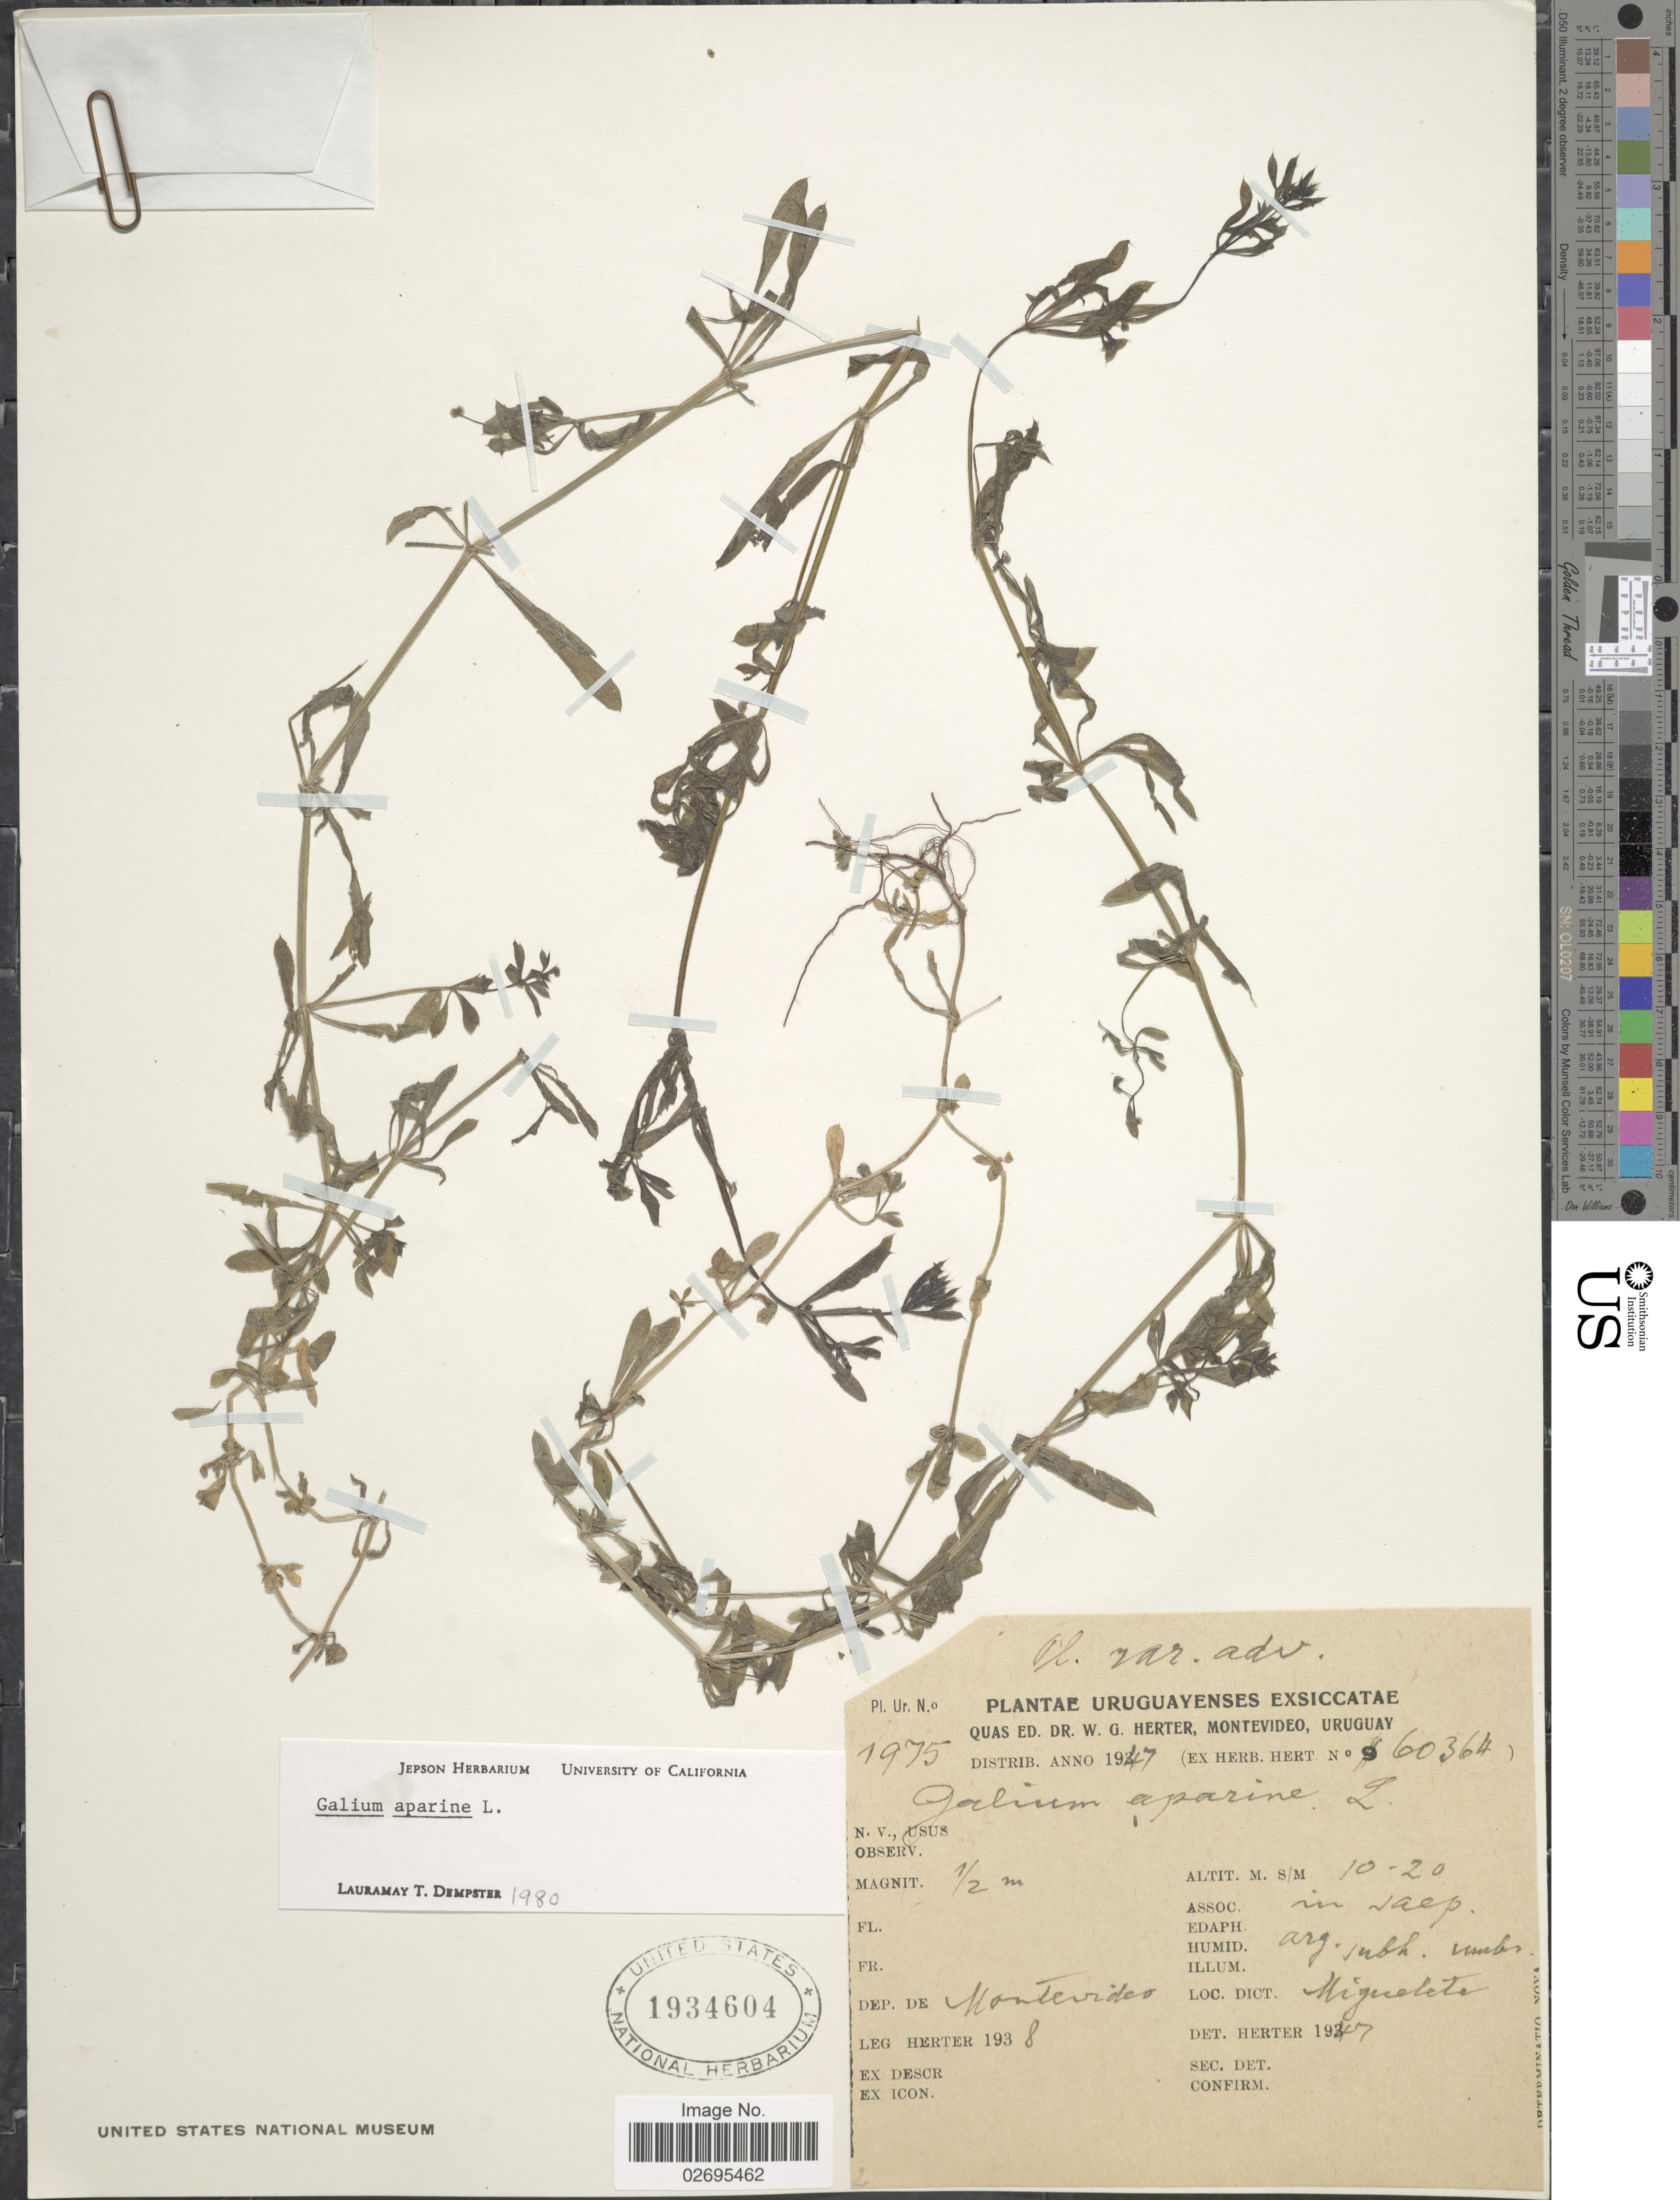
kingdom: Plantae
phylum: Tracheophyta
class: Magnoliopsida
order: Gentianales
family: Rubiaceae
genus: Galium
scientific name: Galium aparine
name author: L.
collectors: W. G. Herter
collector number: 1975/60364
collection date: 1938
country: Uruguay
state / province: Montevideo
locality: Dep de Montevideo, Niquelete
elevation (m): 10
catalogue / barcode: US 1934604